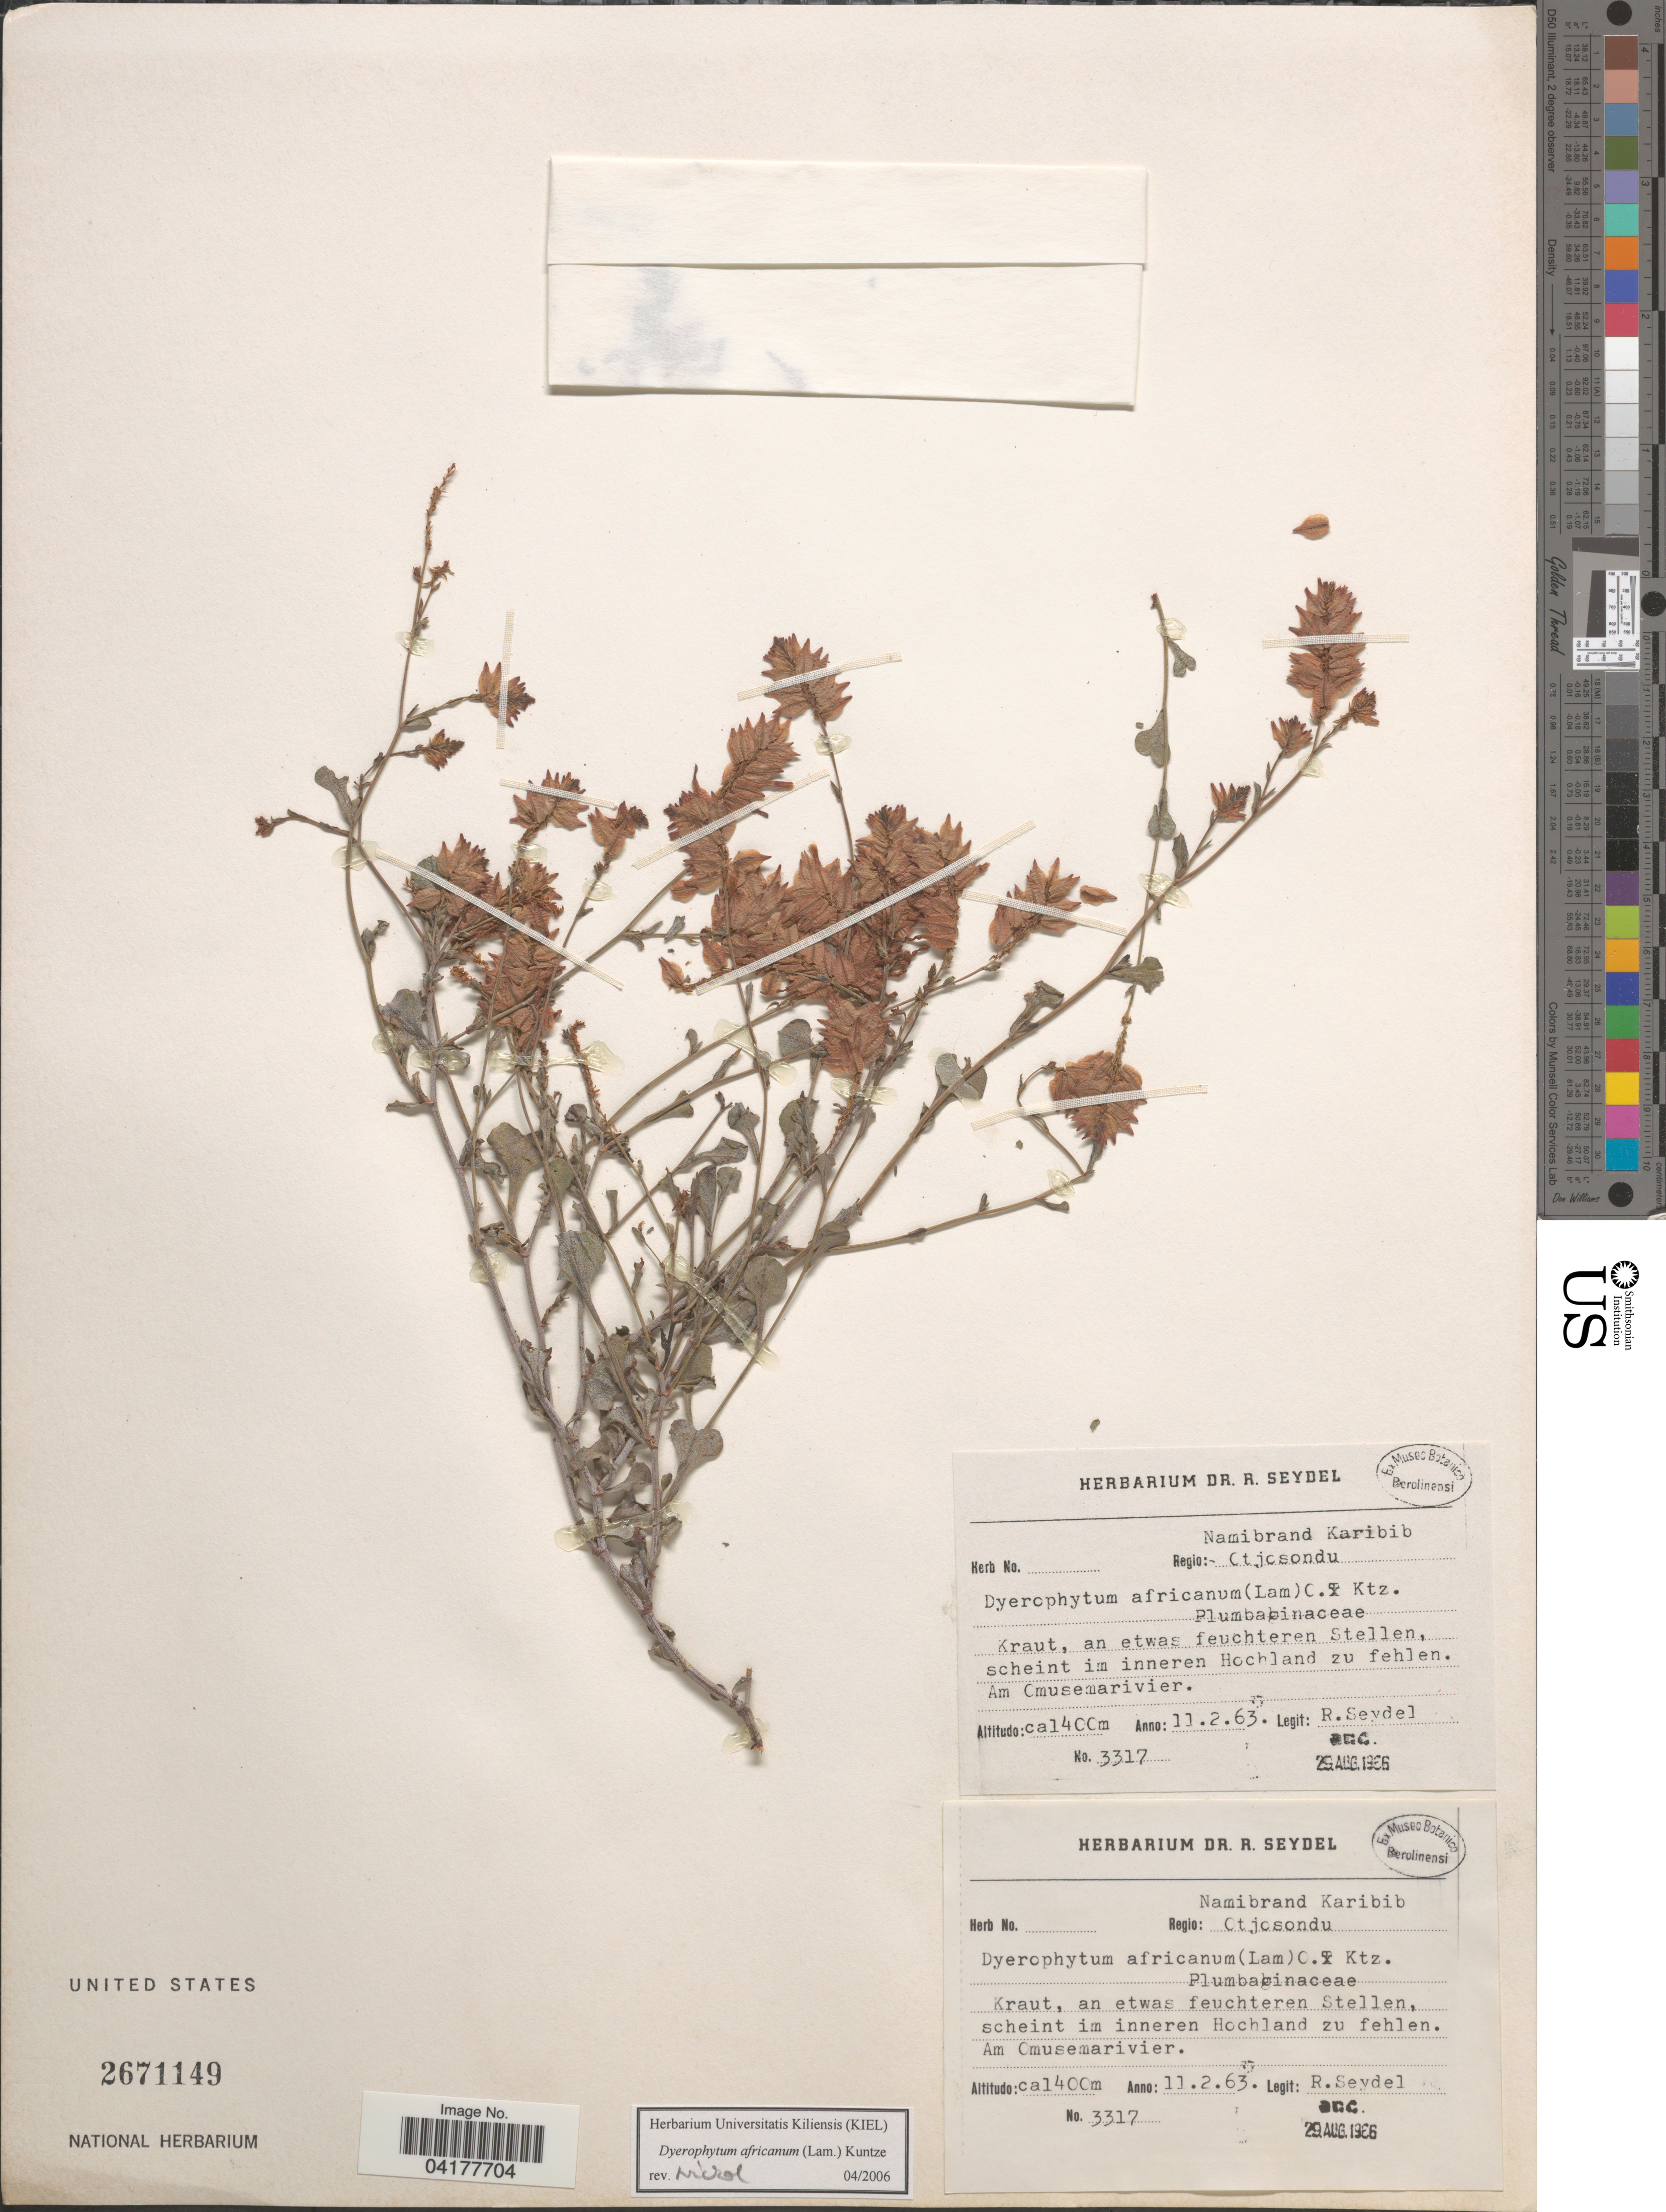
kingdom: Plantae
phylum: Tracheophyta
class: Magnoliopsida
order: Caryophyllales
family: Plumbaginaceae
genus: Dyerophytum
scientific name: Dyerophytum africanum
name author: (Lam.) Kuntze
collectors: R. Seydel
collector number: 3317a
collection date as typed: Transcribed d/m/y: 11/2/63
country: Namibia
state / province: Erongo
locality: Kraut, an etwas feuchteren Stellen, scheint im inneren Hochland zu fehlen. Am Omusemarivier. regio: Namibrand Karibib Otjosondu.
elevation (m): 1400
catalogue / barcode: US 2671149